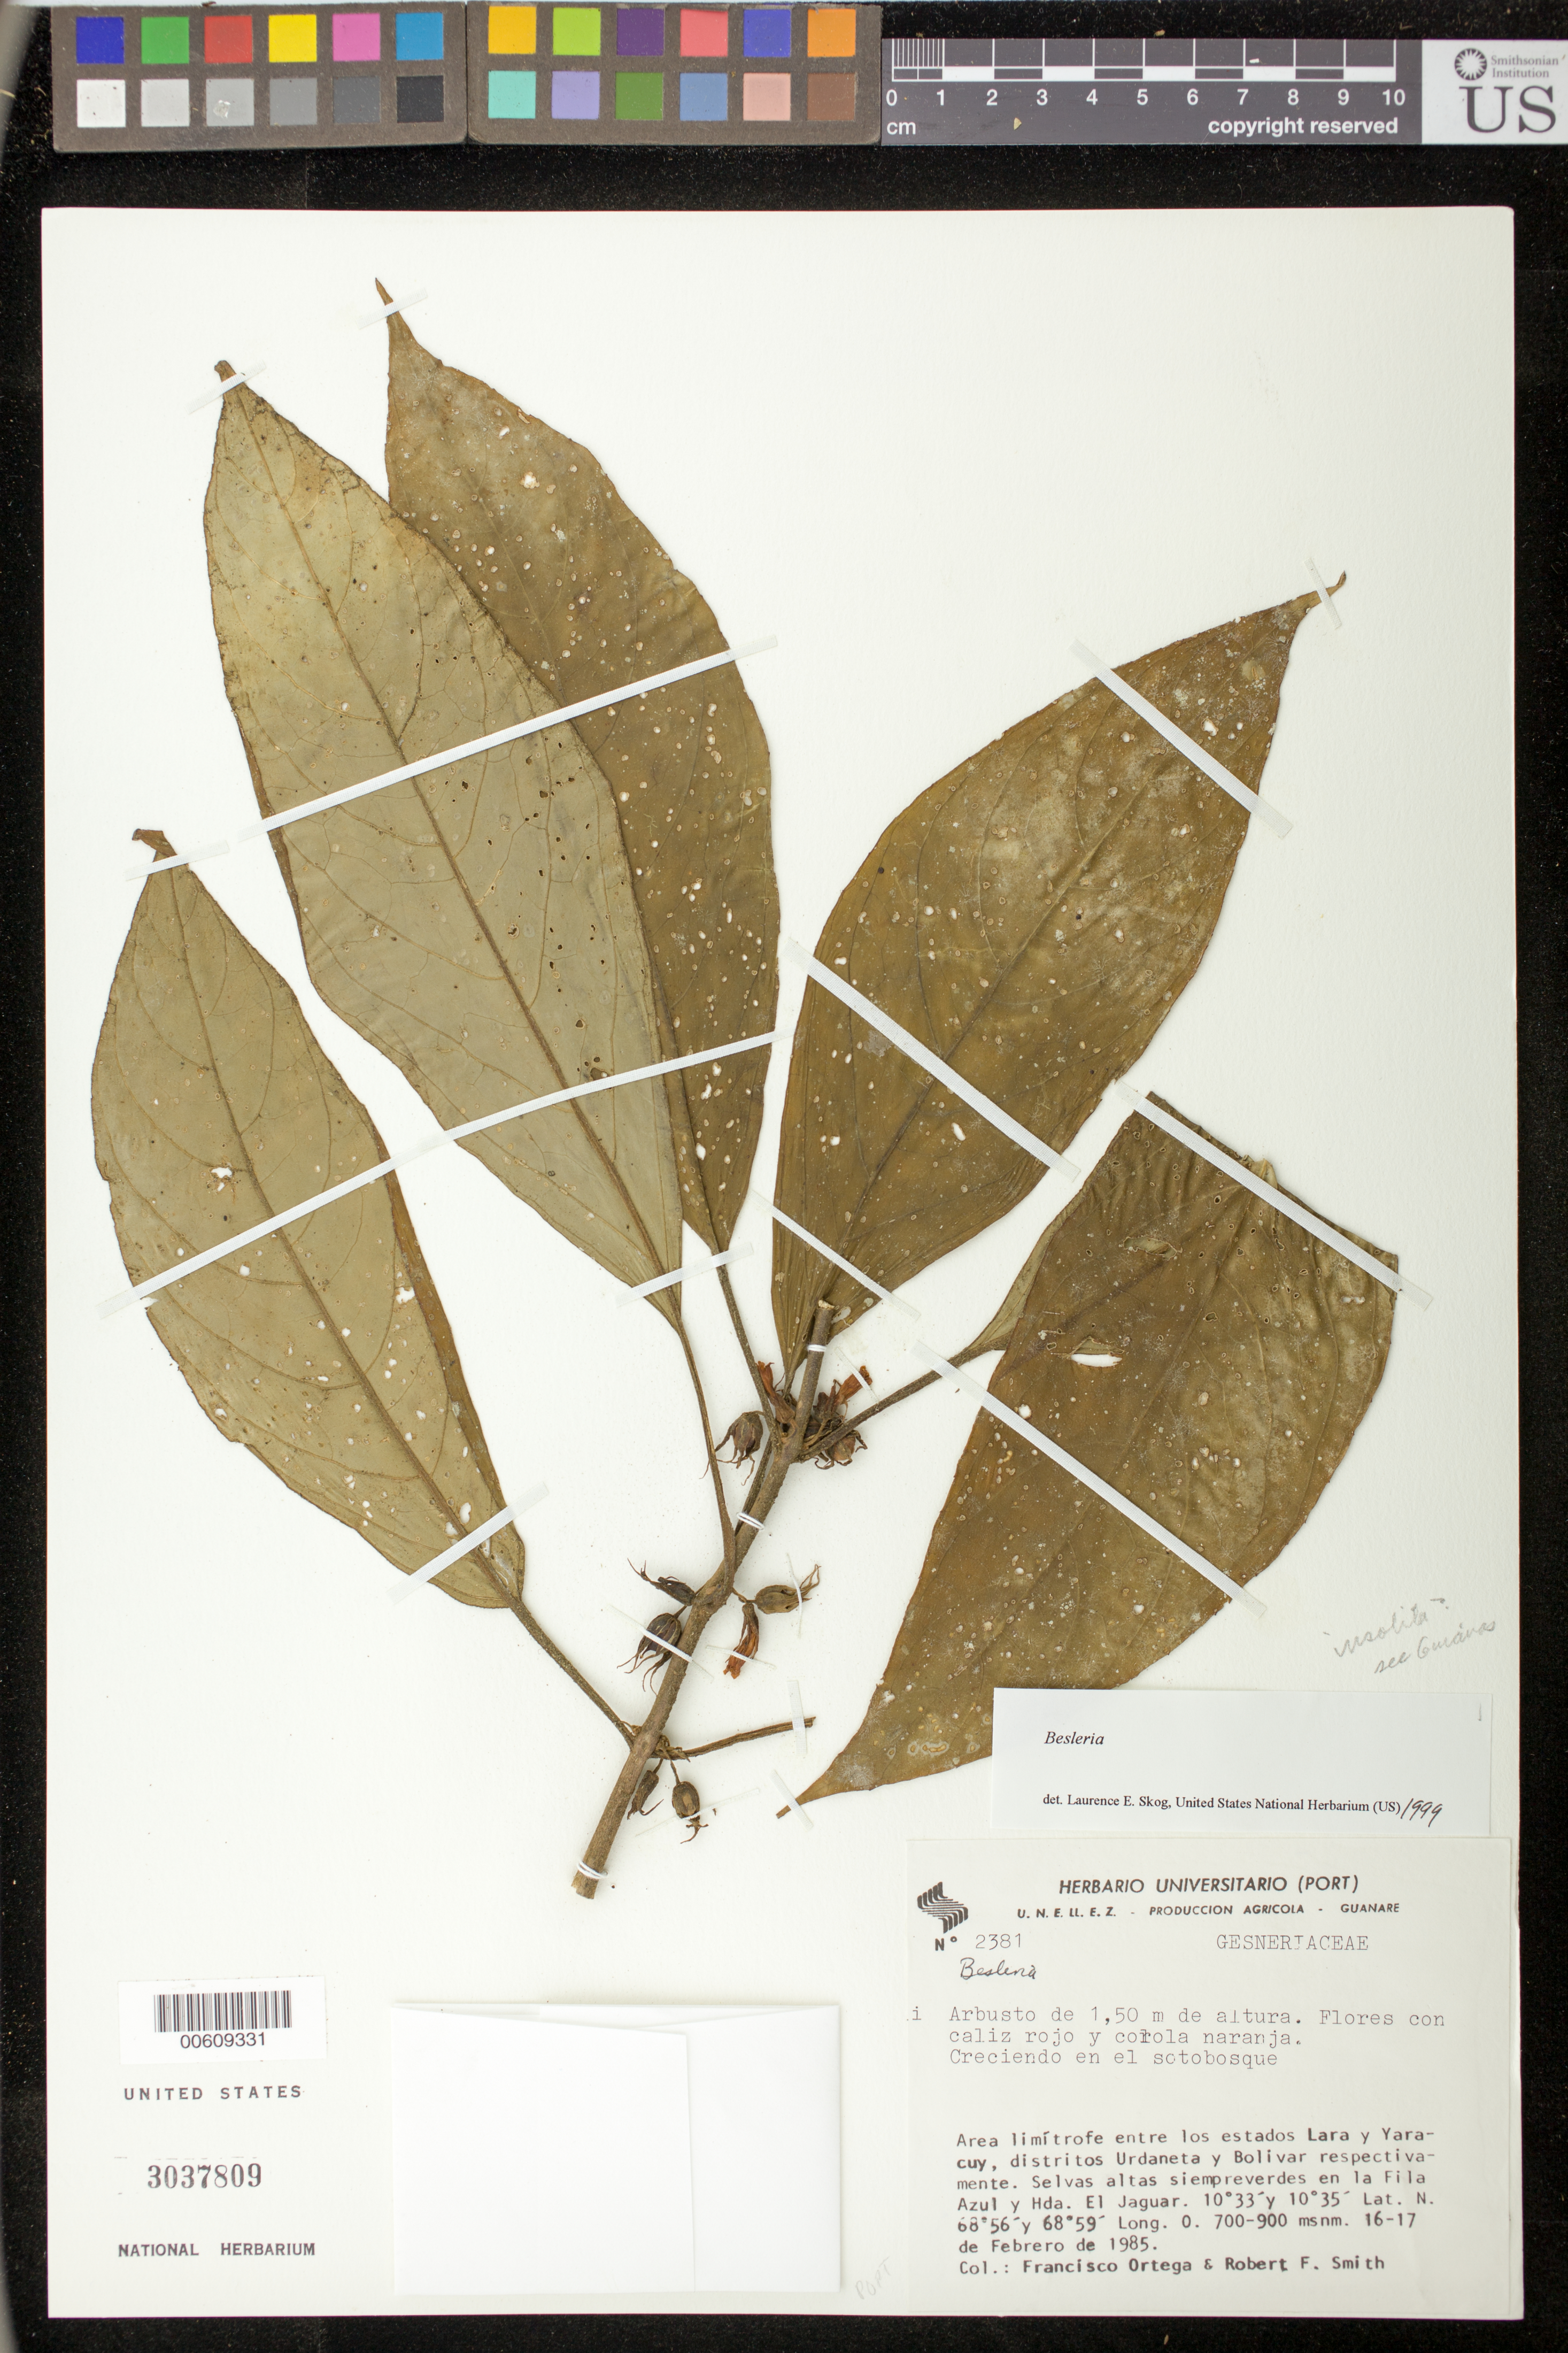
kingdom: Plantae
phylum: Tracheophyta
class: Magnoliopsida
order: Lamiales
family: Gesneriaceae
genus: Besleria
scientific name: Besleria sp.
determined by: Skog, Laurence E.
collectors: F. J. Ortega & R. F. Smith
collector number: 2381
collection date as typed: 16-17 Feb 1985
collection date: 1985-02-16/1985-02-17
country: Venezuela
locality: Area limítrofe entre los estados Lara y Yaracuy, distritos Urdaneta y Bolivar respectivamente; en la Fila Azul y Hda. El Jaguar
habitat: Selvas altas siempreverdes; creciendo en el sotobosque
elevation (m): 700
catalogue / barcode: US 3037809